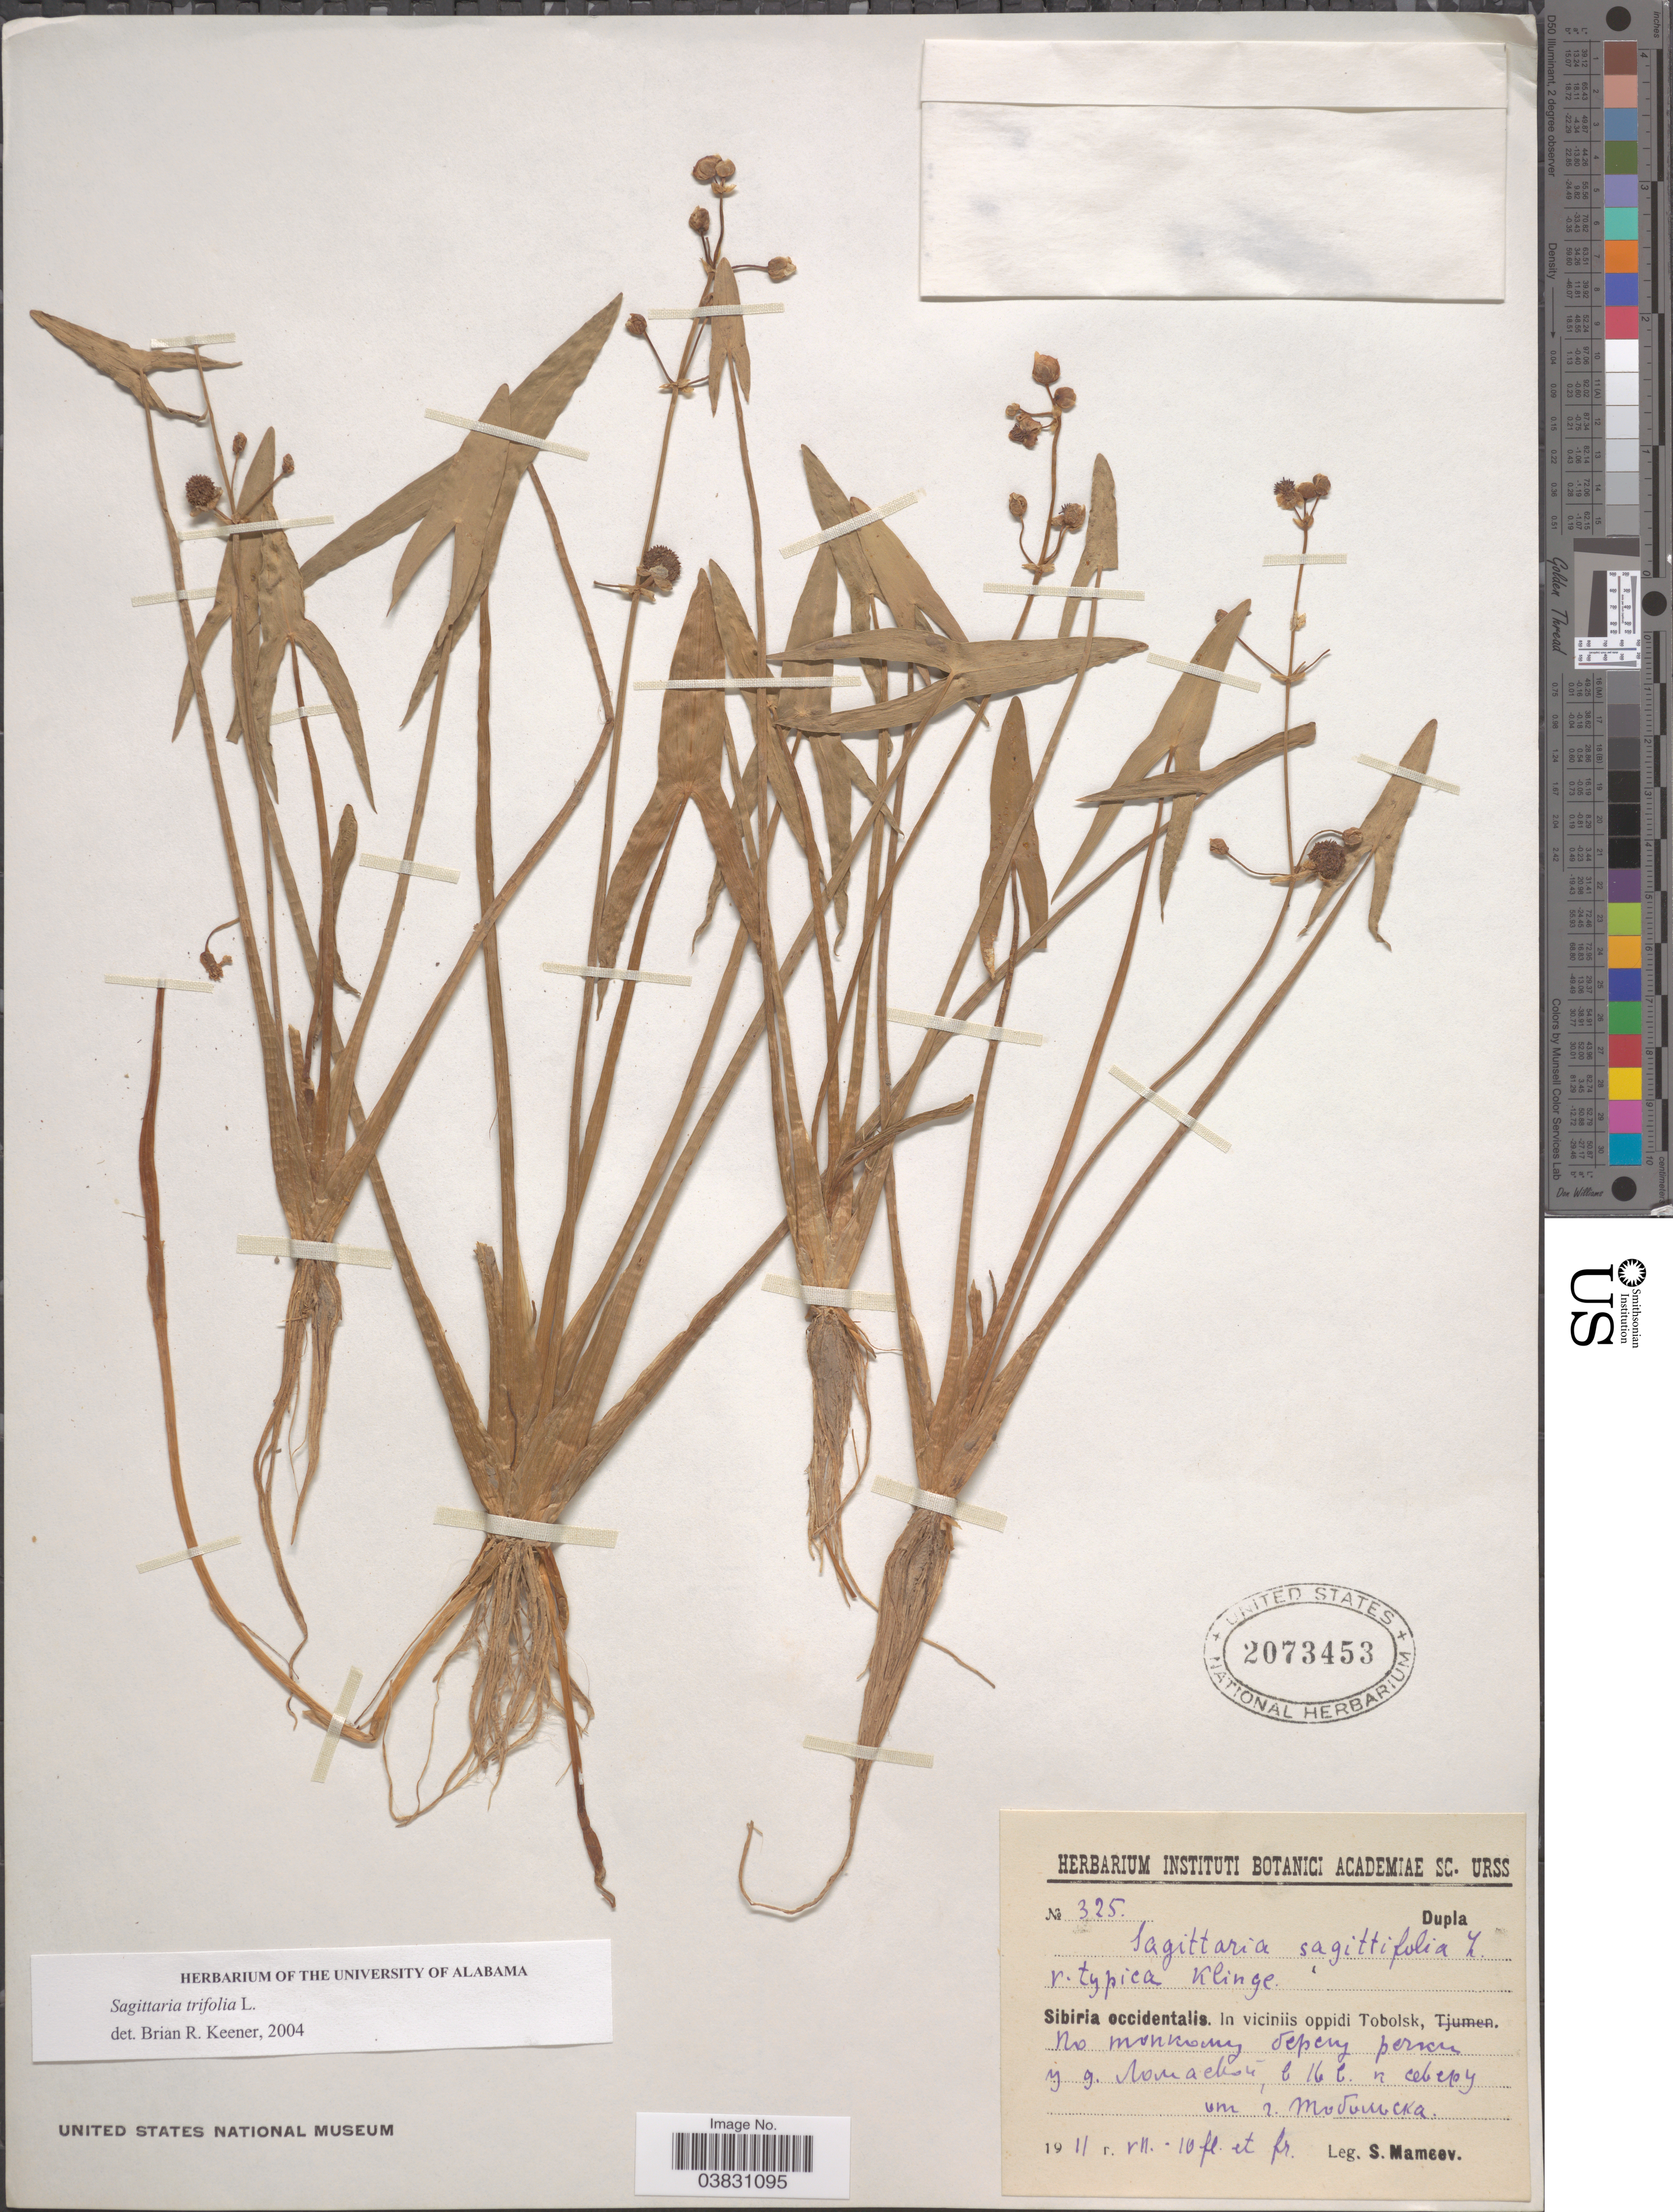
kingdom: Plantae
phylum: Tracheophyta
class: Liliopsida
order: Alismatales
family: Alismataceae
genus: Sagittaria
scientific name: Sagittaria trifolia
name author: L.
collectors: S. Mameev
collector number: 325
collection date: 1911-07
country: Russian Federation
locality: Sibiria occidentalis: In viciniis oppidi Tobolsk, X.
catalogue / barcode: US 2073453